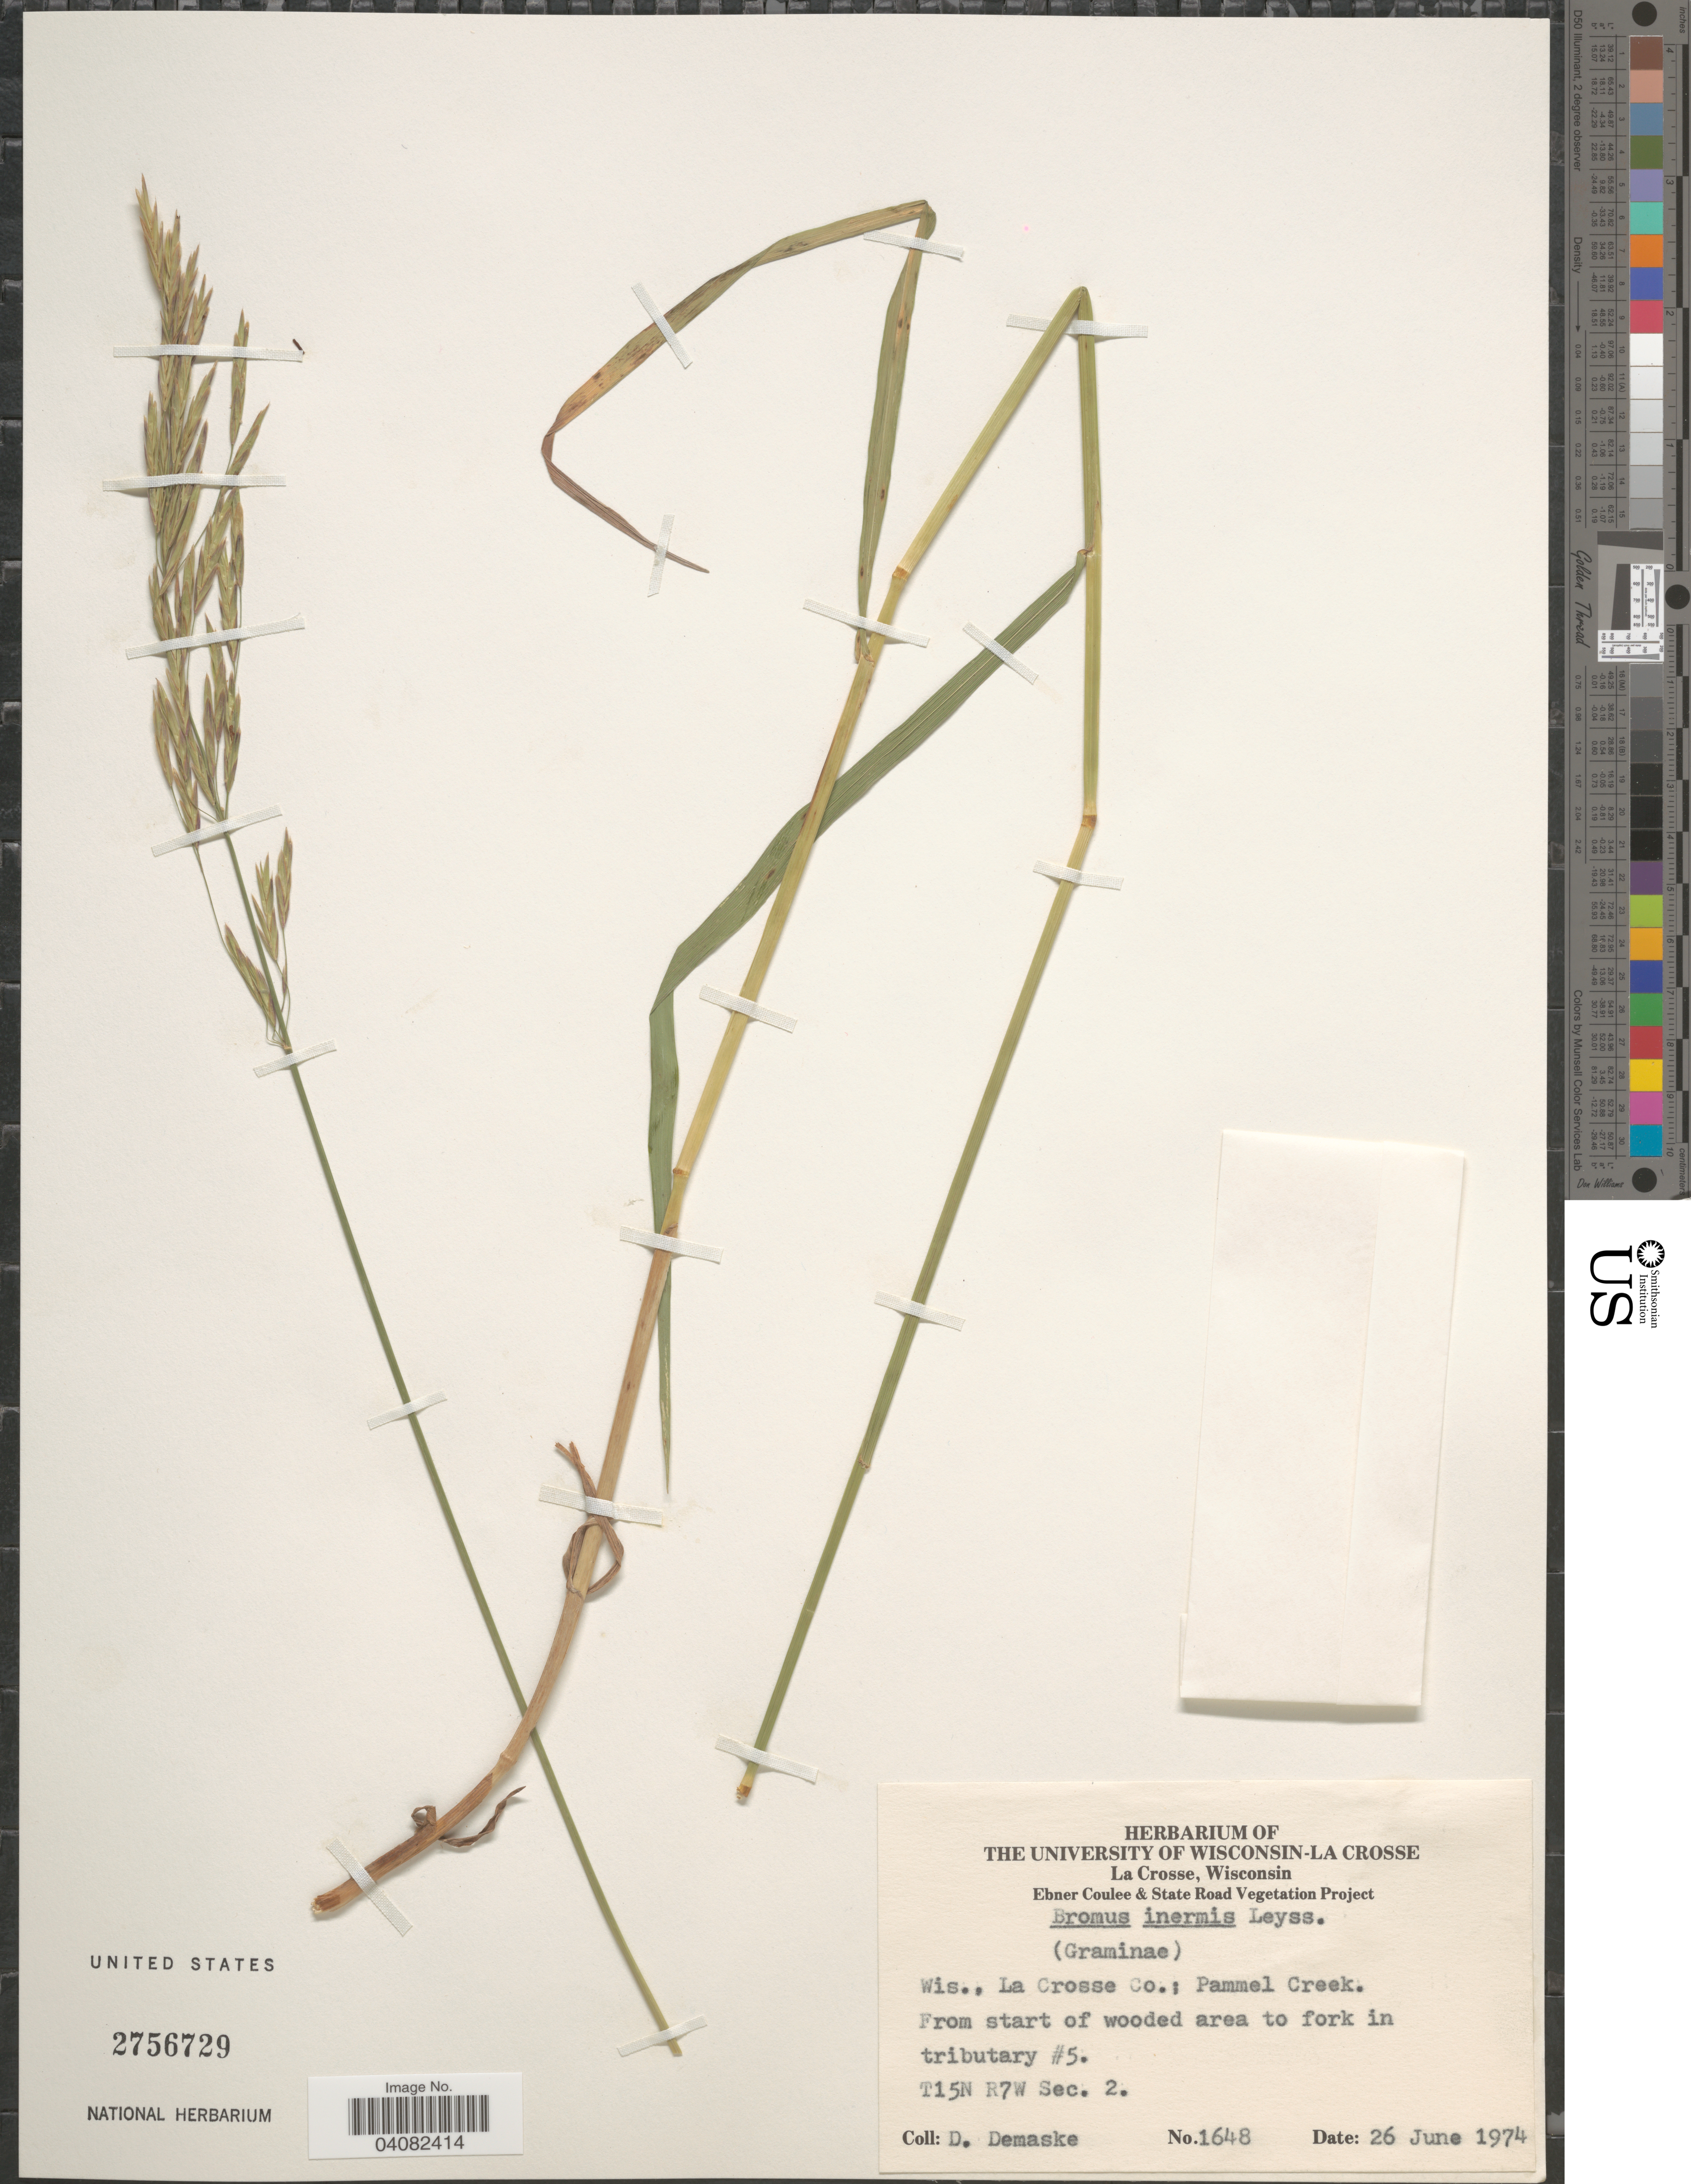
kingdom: Plantae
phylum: Tracheophyta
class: Liliopsida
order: Poales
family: Poaceae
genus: Bromus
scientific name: Bromus inermis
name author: Leyss.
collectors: D. Demaske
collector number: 1648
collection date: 1974-06-26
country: United States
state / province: Wisconsin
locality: La Crosse Co.; Pammel Creek. From start of wooded area to fork in tributary #5. T15N R7W Sec. 2.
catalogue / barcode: US 2756729